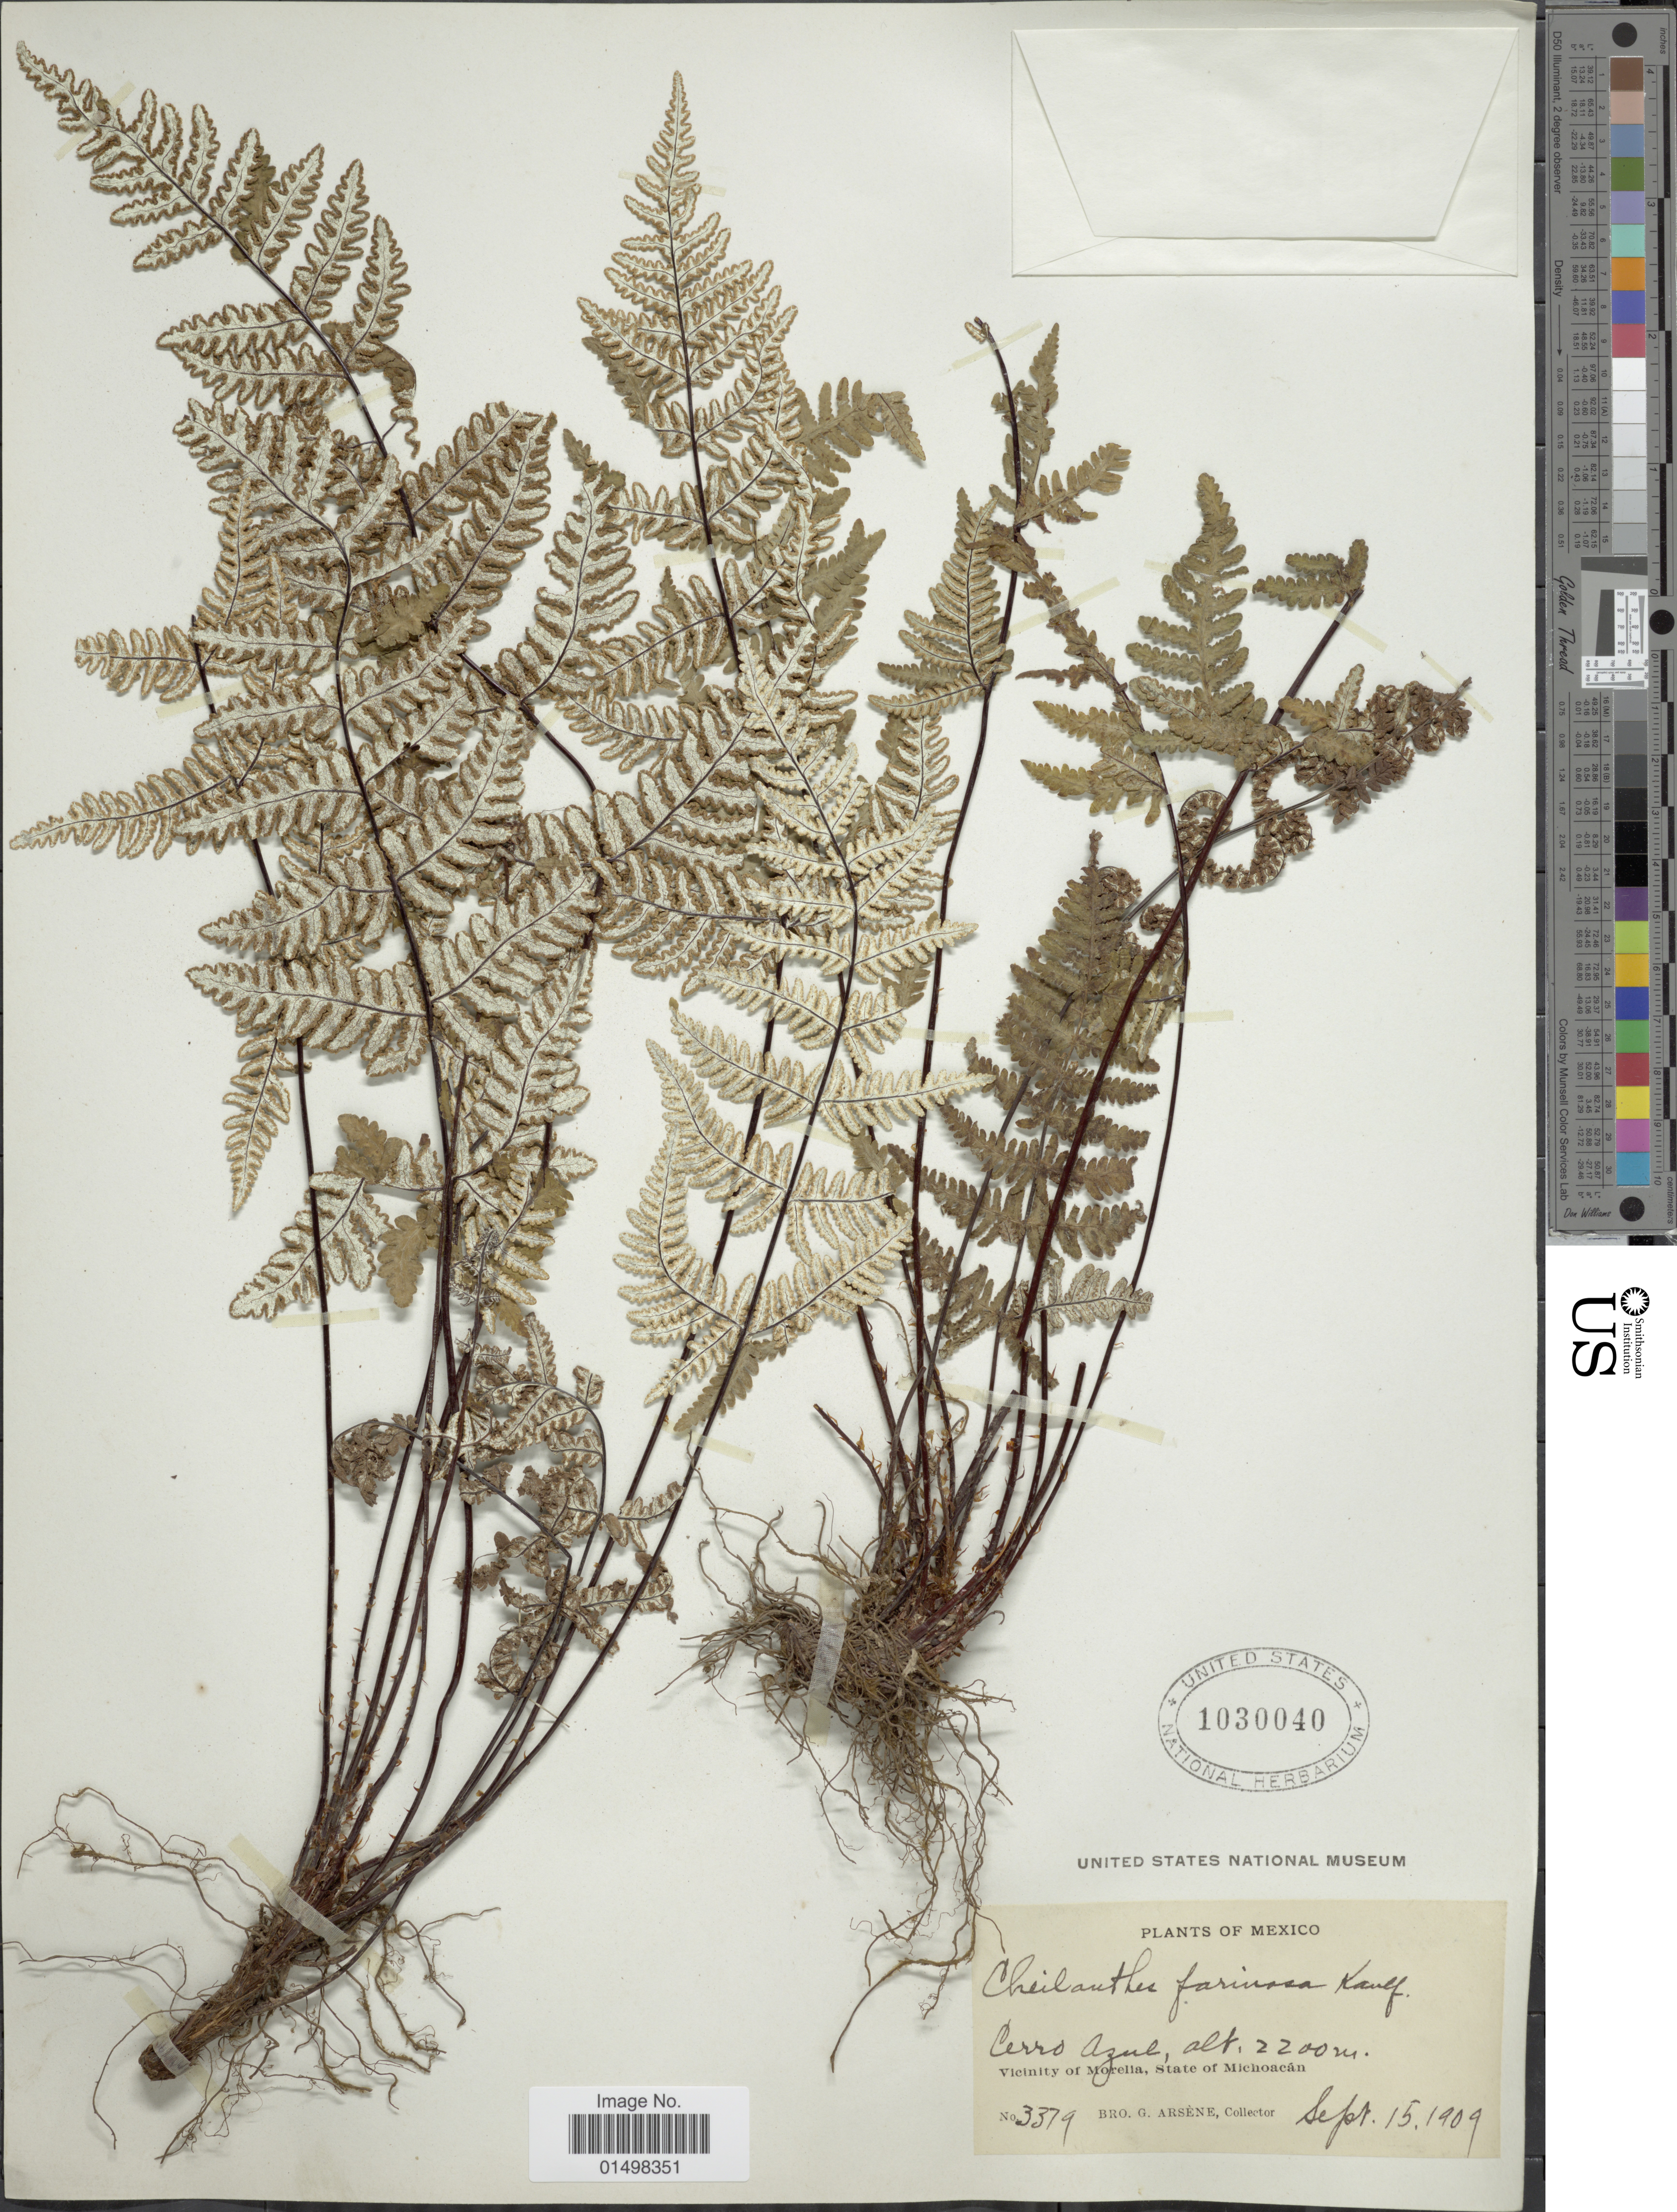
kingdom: Plantae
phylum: Tracheophyta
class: Polypodiopsida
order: Polypodiales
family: Pteridaceae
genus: Aleuritopteris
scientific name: Aleuritopteris farinosa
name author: (Forssk.) Fée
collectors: Bro. G. Arsène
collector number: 3379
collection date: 1909-09-15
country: Mexico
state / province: Michoacán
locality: Cerro Azul. Vicinity of Morelia, State of Michoacan.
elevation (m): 2200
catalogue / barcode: US 1030040